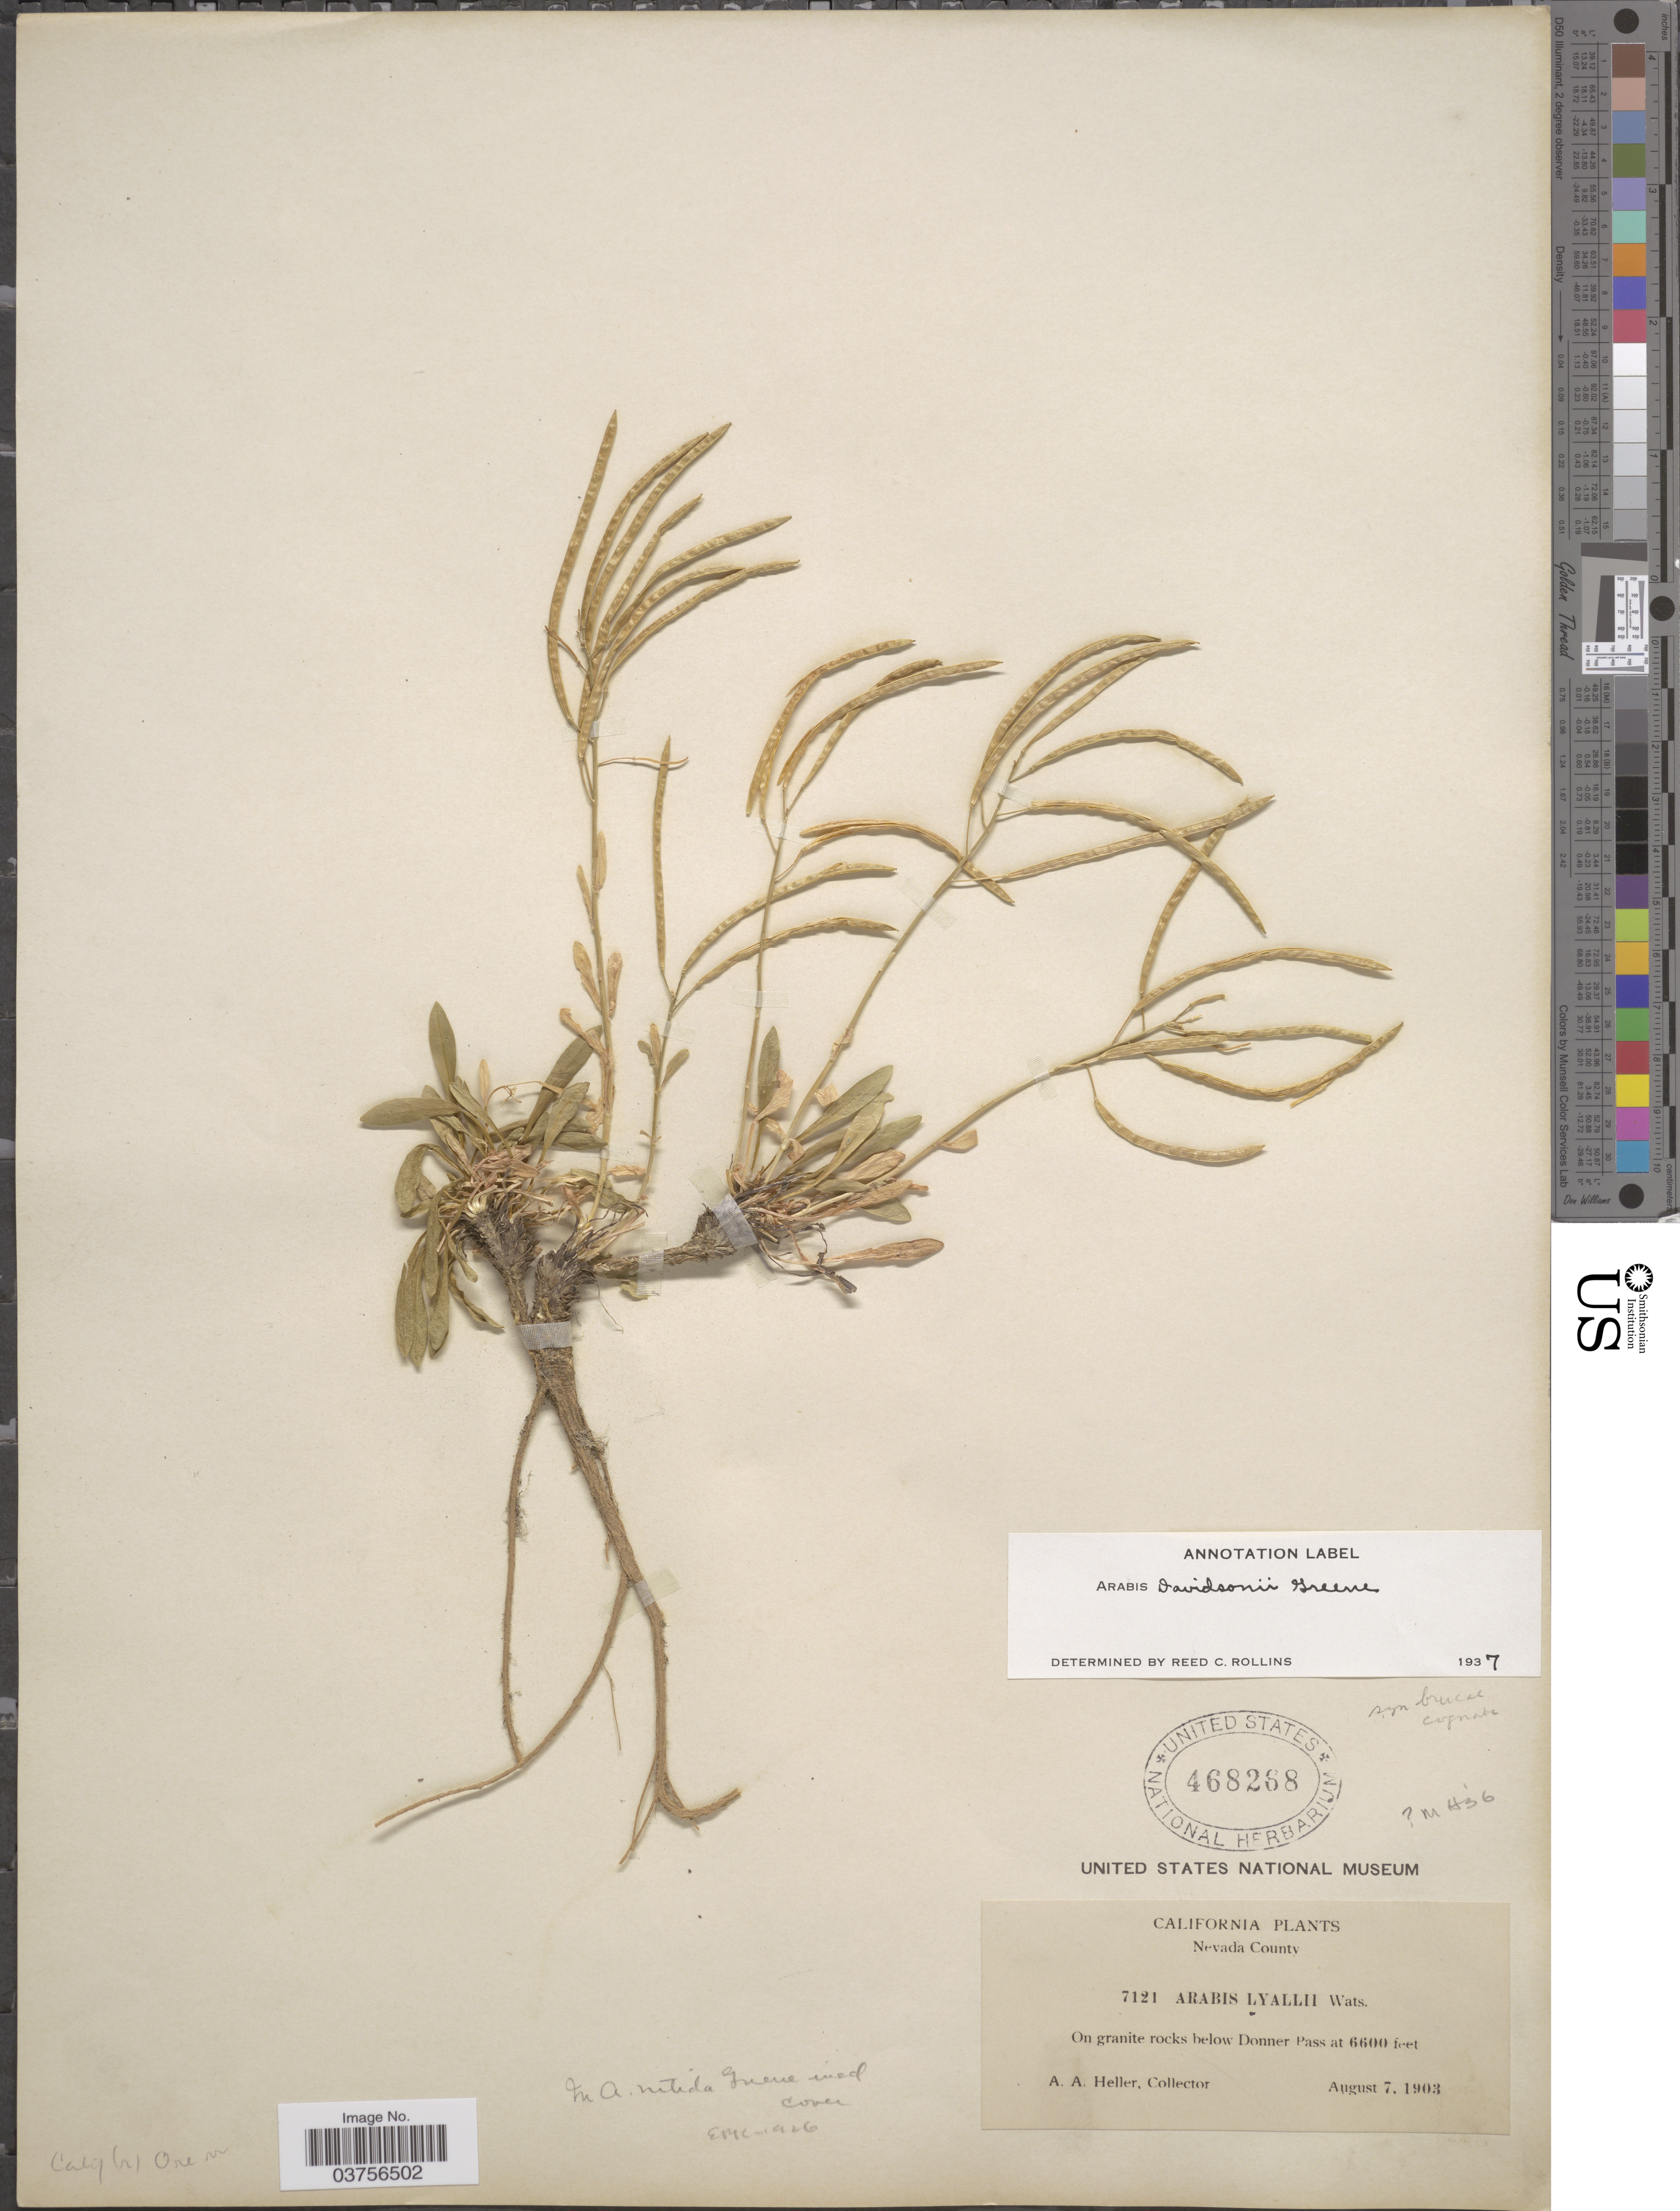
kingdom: Plantae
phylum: Tracheophyta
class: Magnoliopsida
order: Brassicales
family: Brassicaceae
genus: Arabis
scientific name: Arabis davidsonii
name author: Greene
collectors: A. A. Heller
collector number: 7121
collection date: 1903-08-07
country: United States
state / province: California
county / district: Nevada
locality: Nevada County. On granite rocks below Donner Pass.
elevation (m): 2012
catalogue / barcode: US 468268